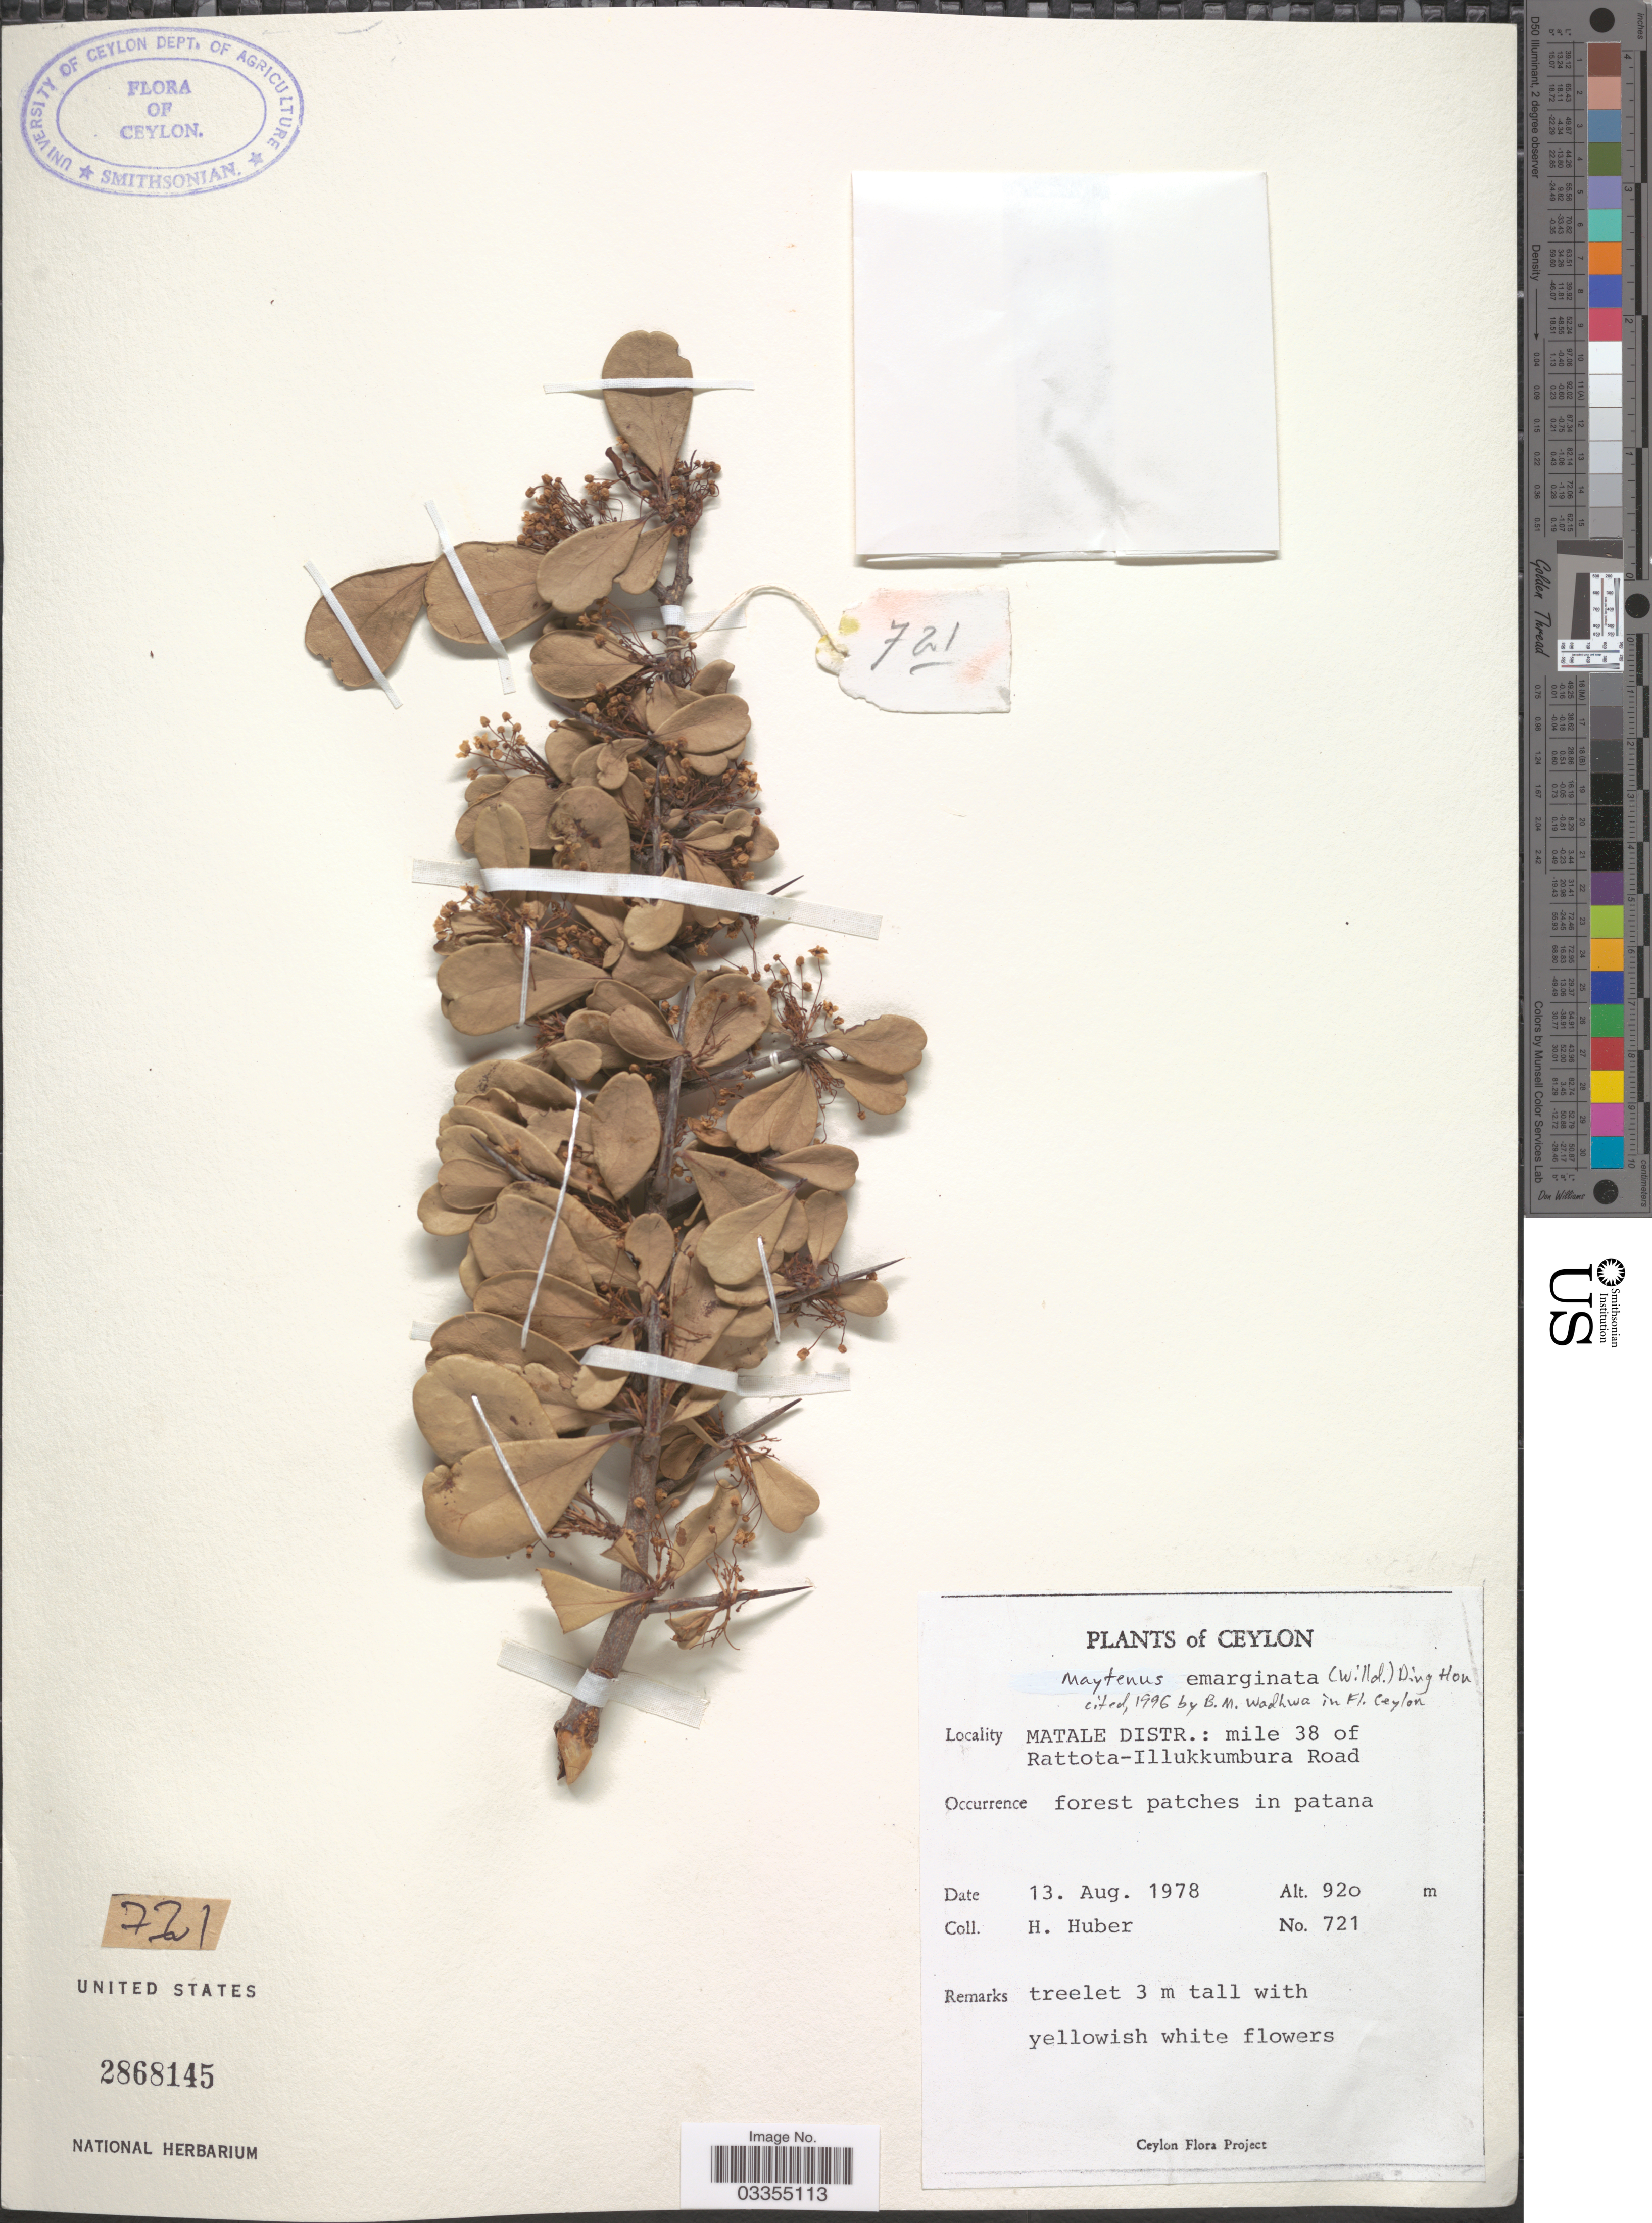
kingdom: Plantae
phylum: Tracheophyta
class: Magnoliopsida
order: Celastrales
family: Celastraceae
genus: Gymnosporia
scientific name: Gymnosporia emarginata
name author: (Willd.) Thwaites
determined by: Strong, Mark T., (BOT), Smithsonian Institution - National Museum of Natural History (UNITED STATES)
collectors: H. Huber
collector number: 721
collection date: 1978-08-13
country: Sri Lanka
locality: Ceylon. Matale Distr.: mile 38 of Rattota-Illukkumbura Road.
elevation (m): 920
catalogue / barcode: US 2868145